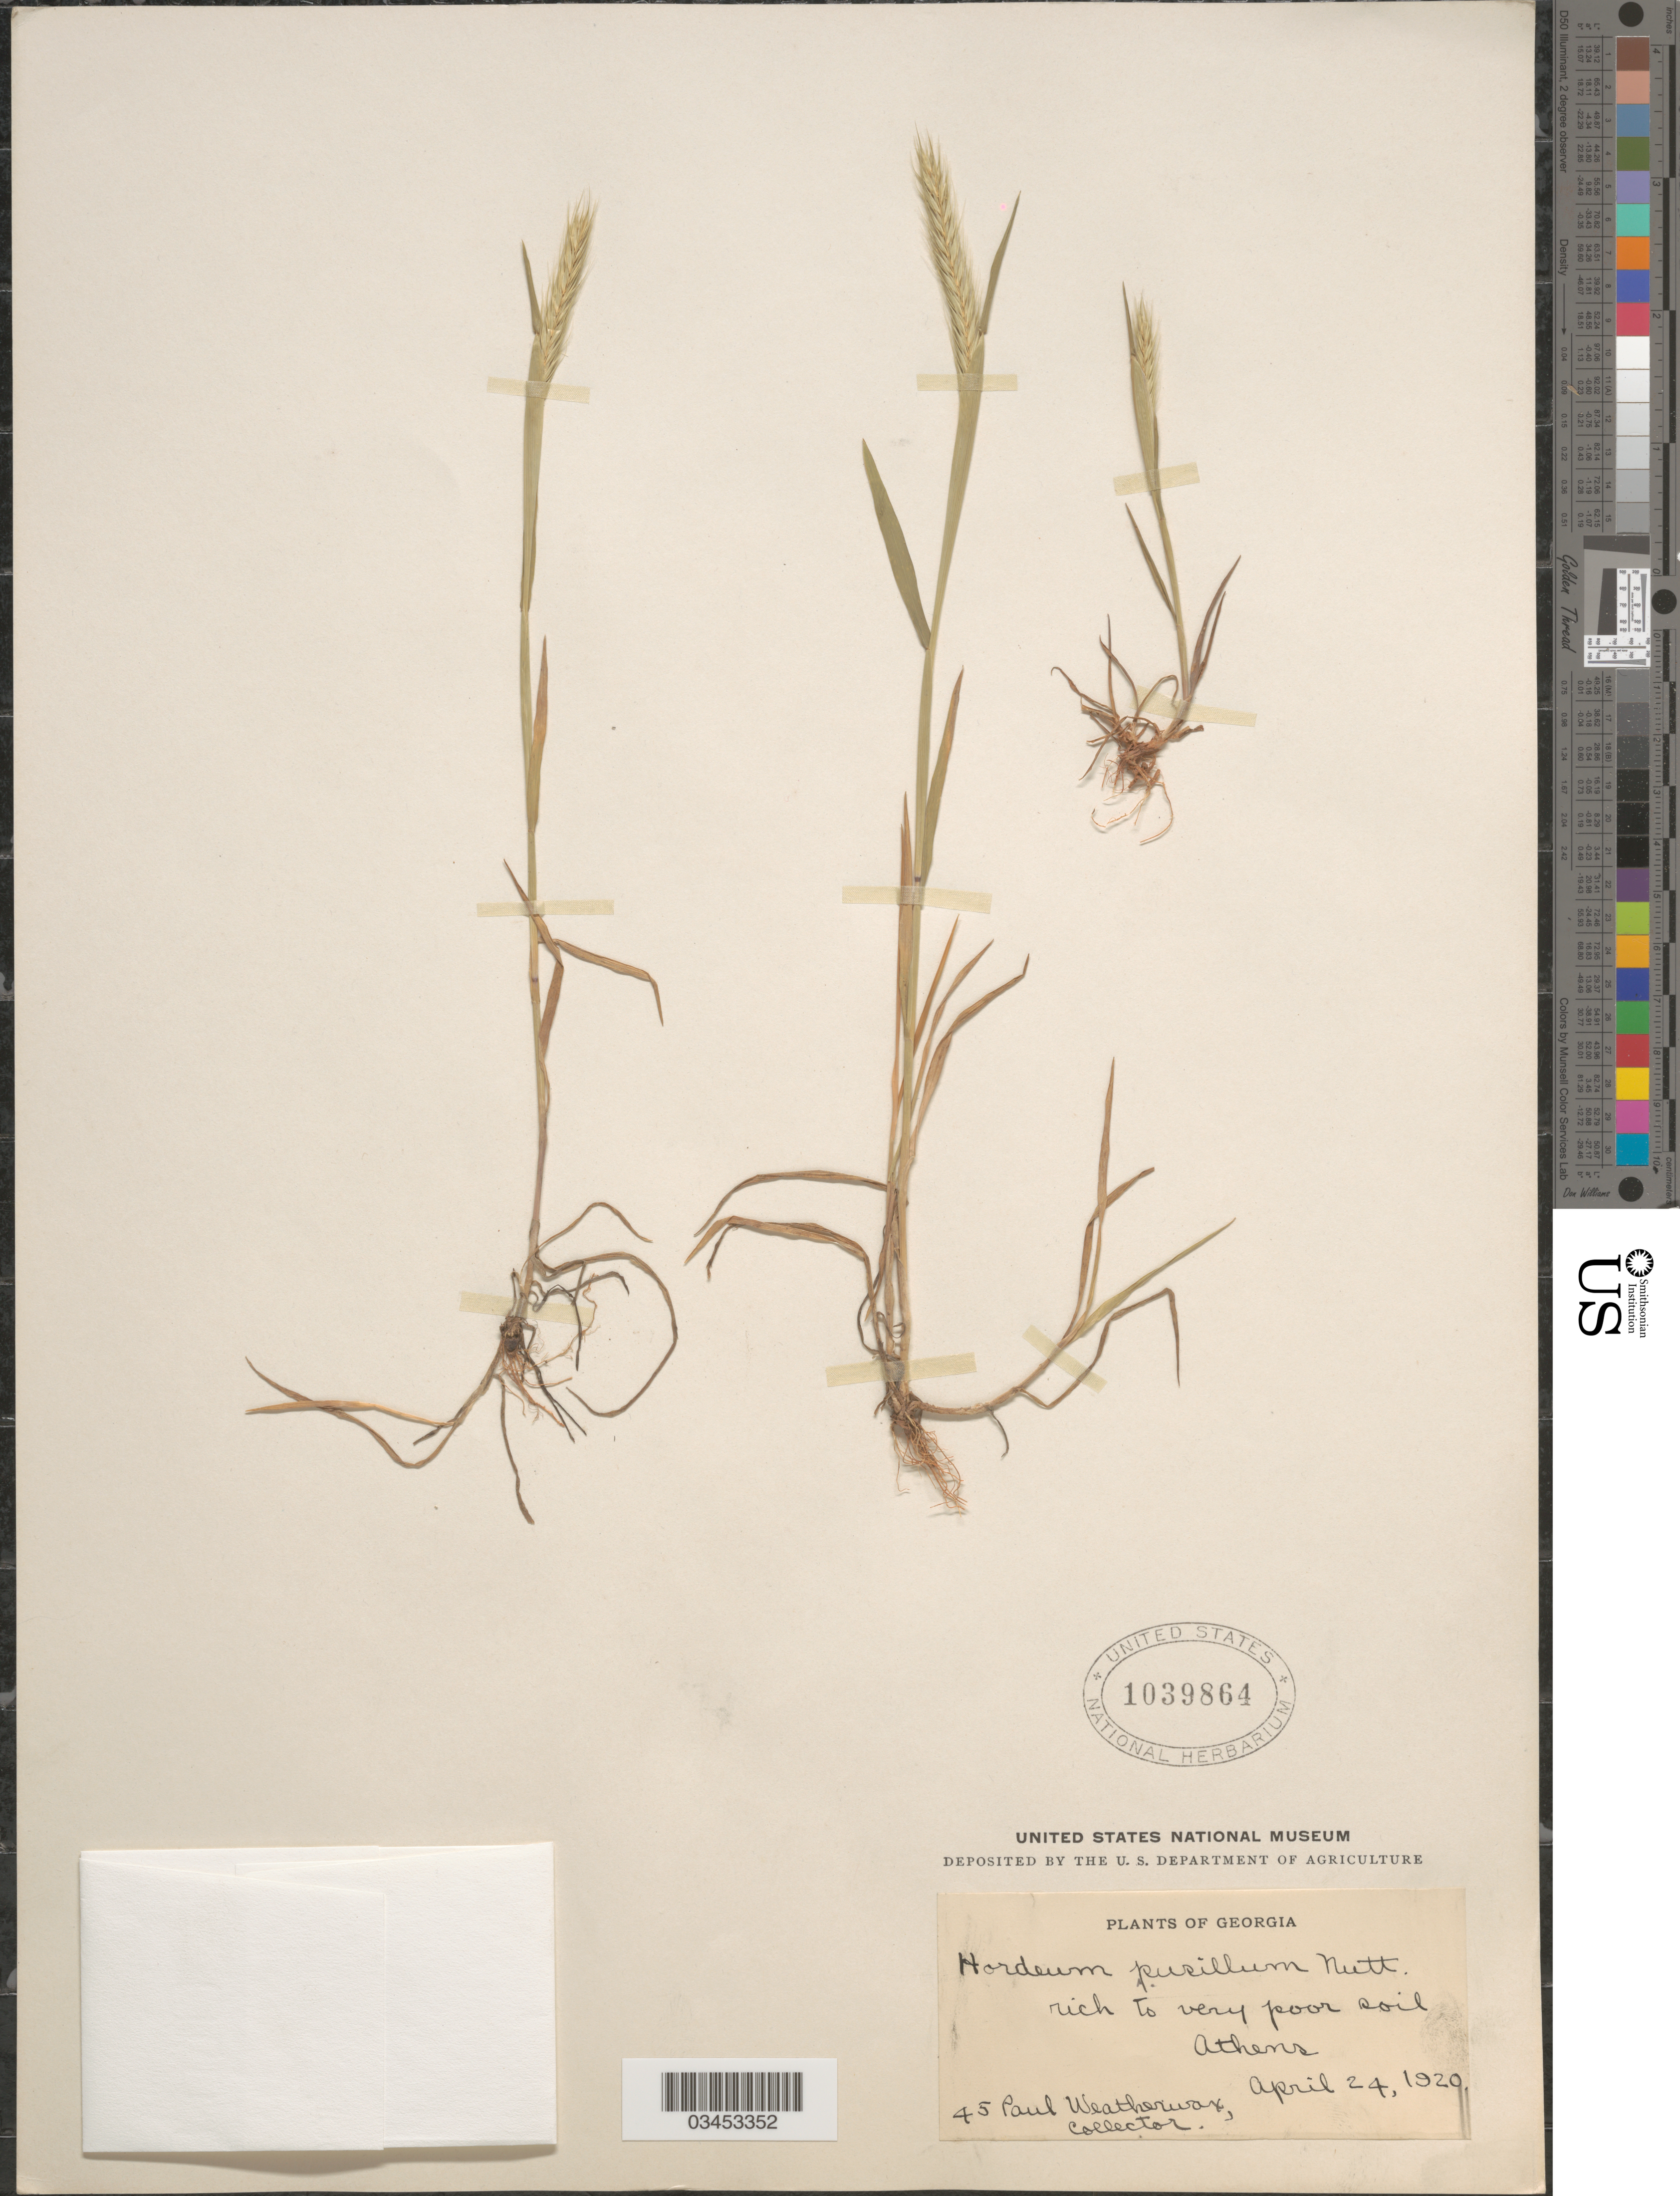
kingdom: Plantae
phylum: Tracheophyta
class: Liliopsida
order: Poales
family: Poaceae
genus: Hordeum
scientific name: Hordeum pusillum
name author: Nutt.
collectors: P. Weatherwax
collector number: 45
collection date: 1920-04-24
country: United States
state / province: Georgia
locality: Rich to very poor soil. Athens.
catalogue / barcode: US 1039864